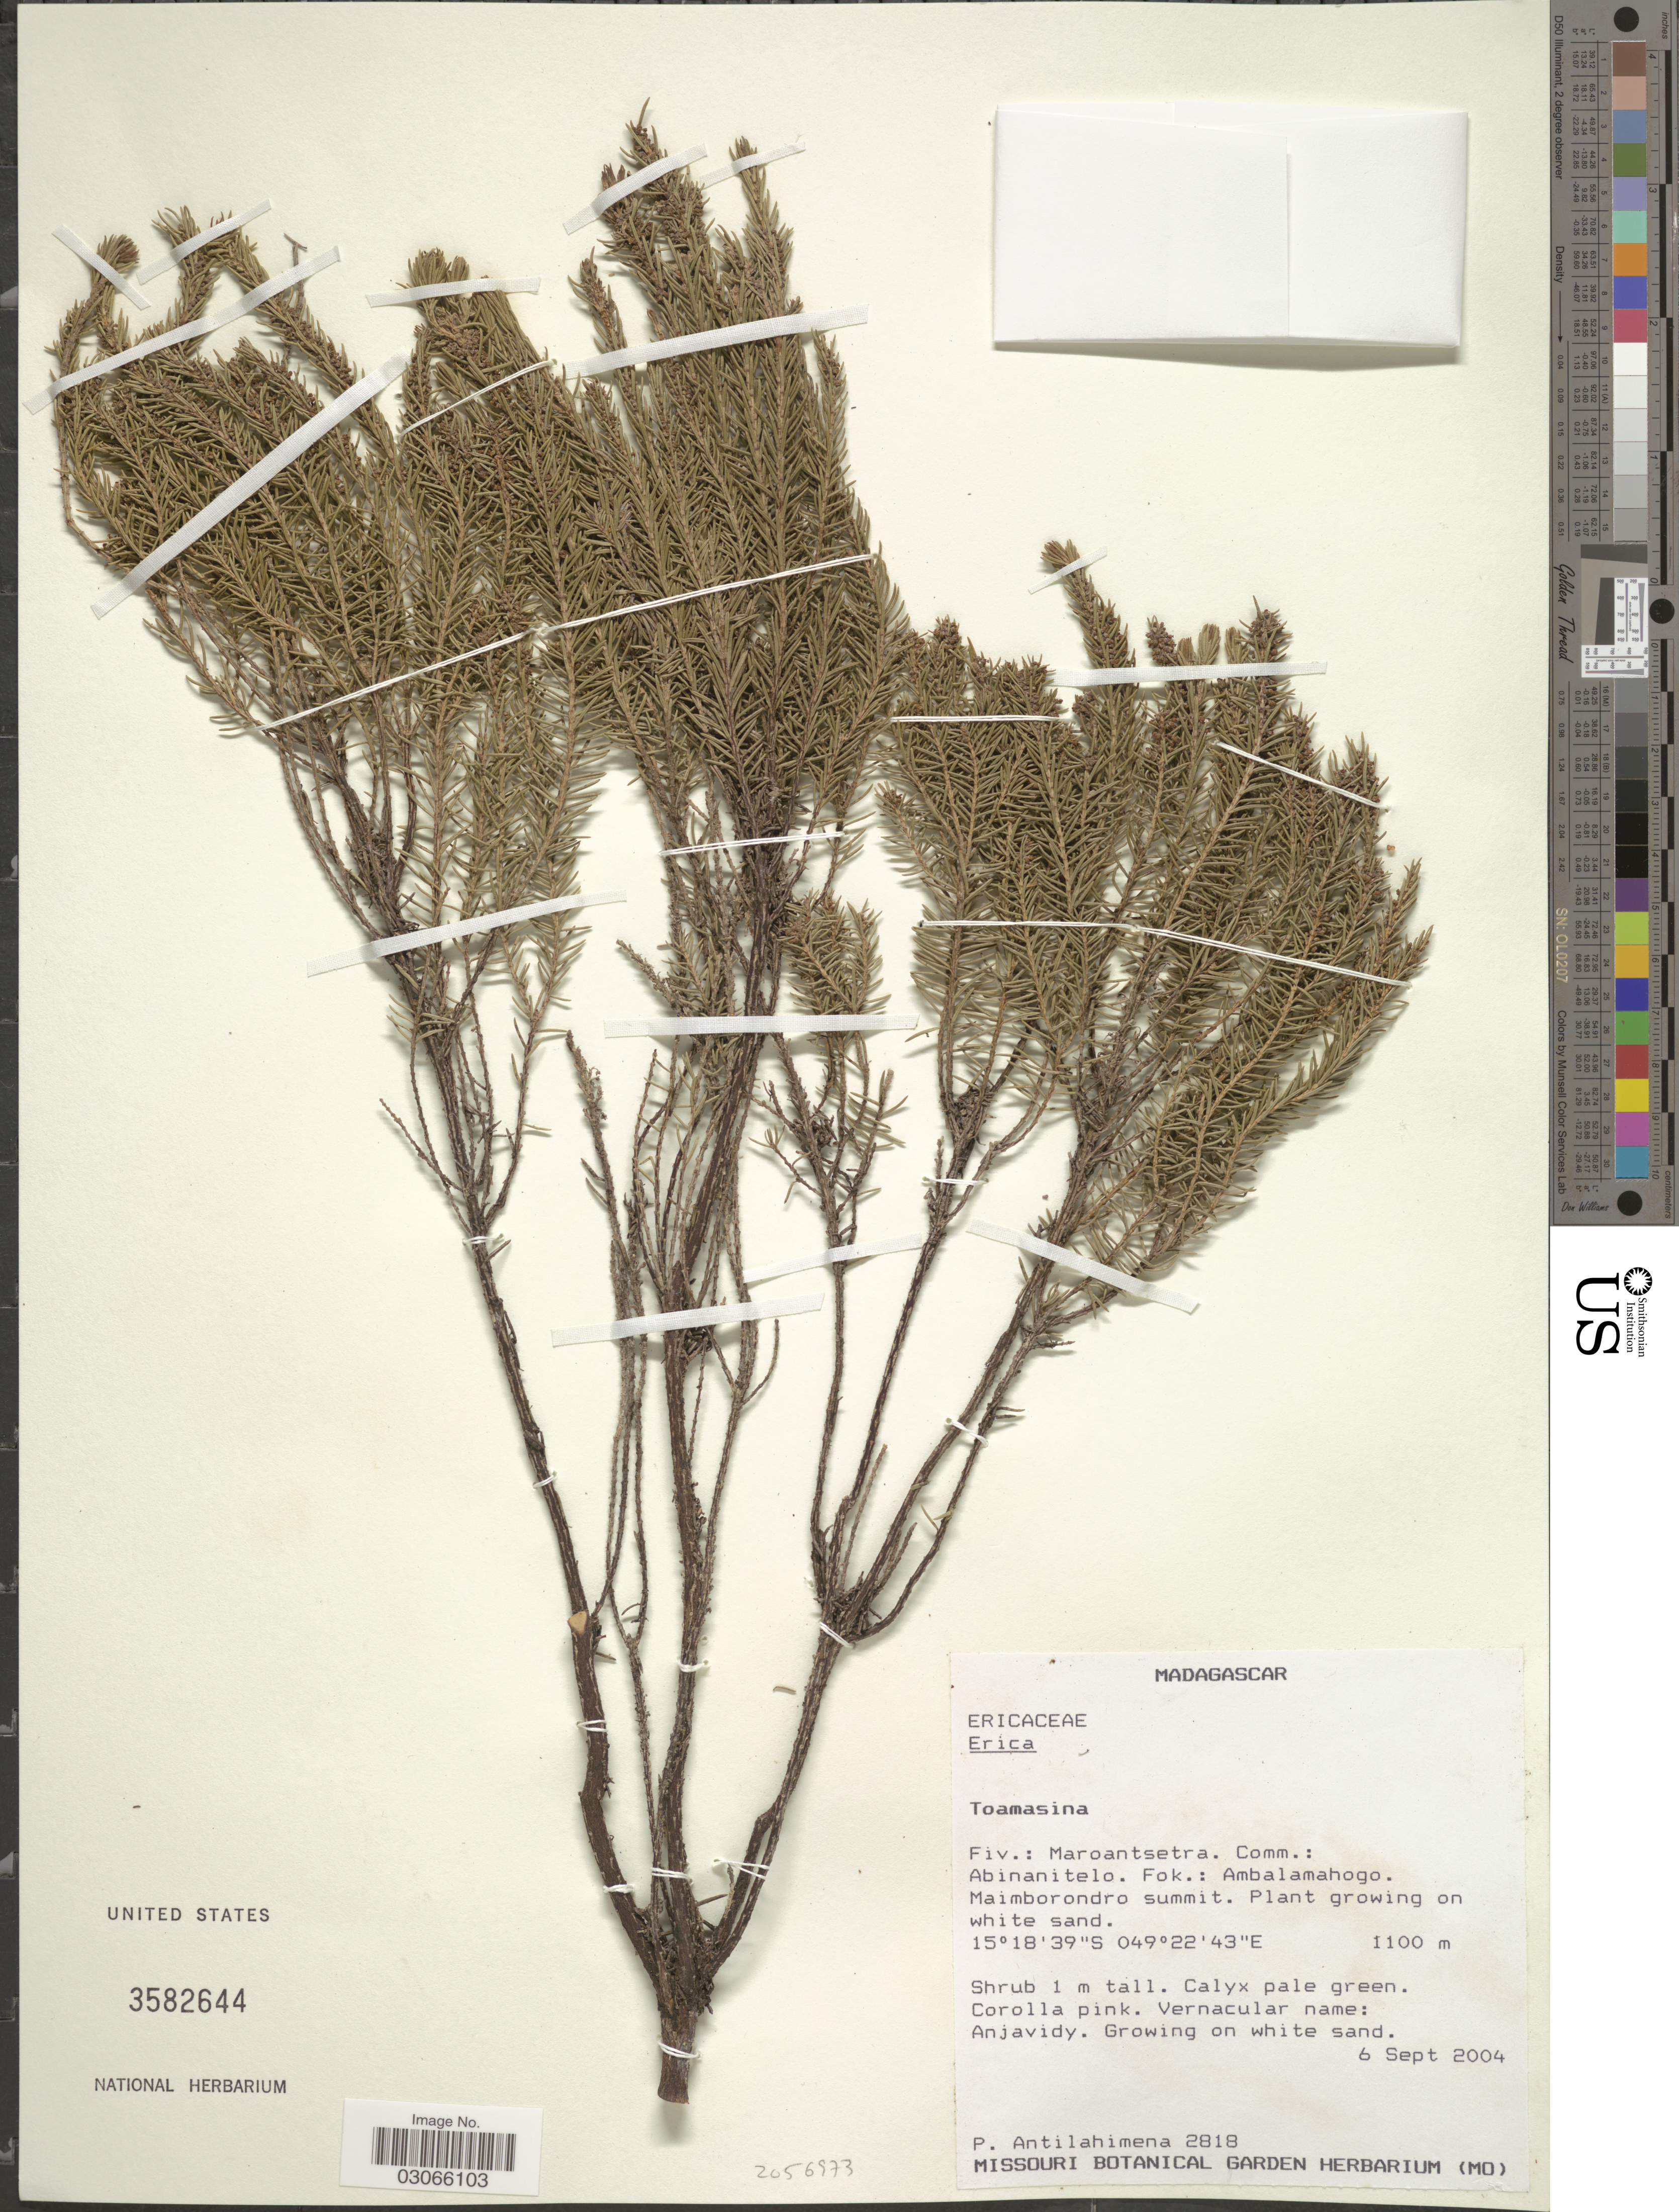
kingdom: Plantae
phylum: Tracheophyta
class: Magnoliopsida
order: Ericales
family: Ericaceae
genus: Erica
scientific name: Erica sp.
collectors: P. Antilahimena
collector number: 2818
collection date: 2004-09-06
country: Madagascar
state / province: Analanjirofo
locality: Fiv.: Maroantsetra. Comm.: Abinanitelo. Fok.: Ambalamahogo. Maimborondro summit.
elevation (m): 1100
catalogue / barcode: US 3582644